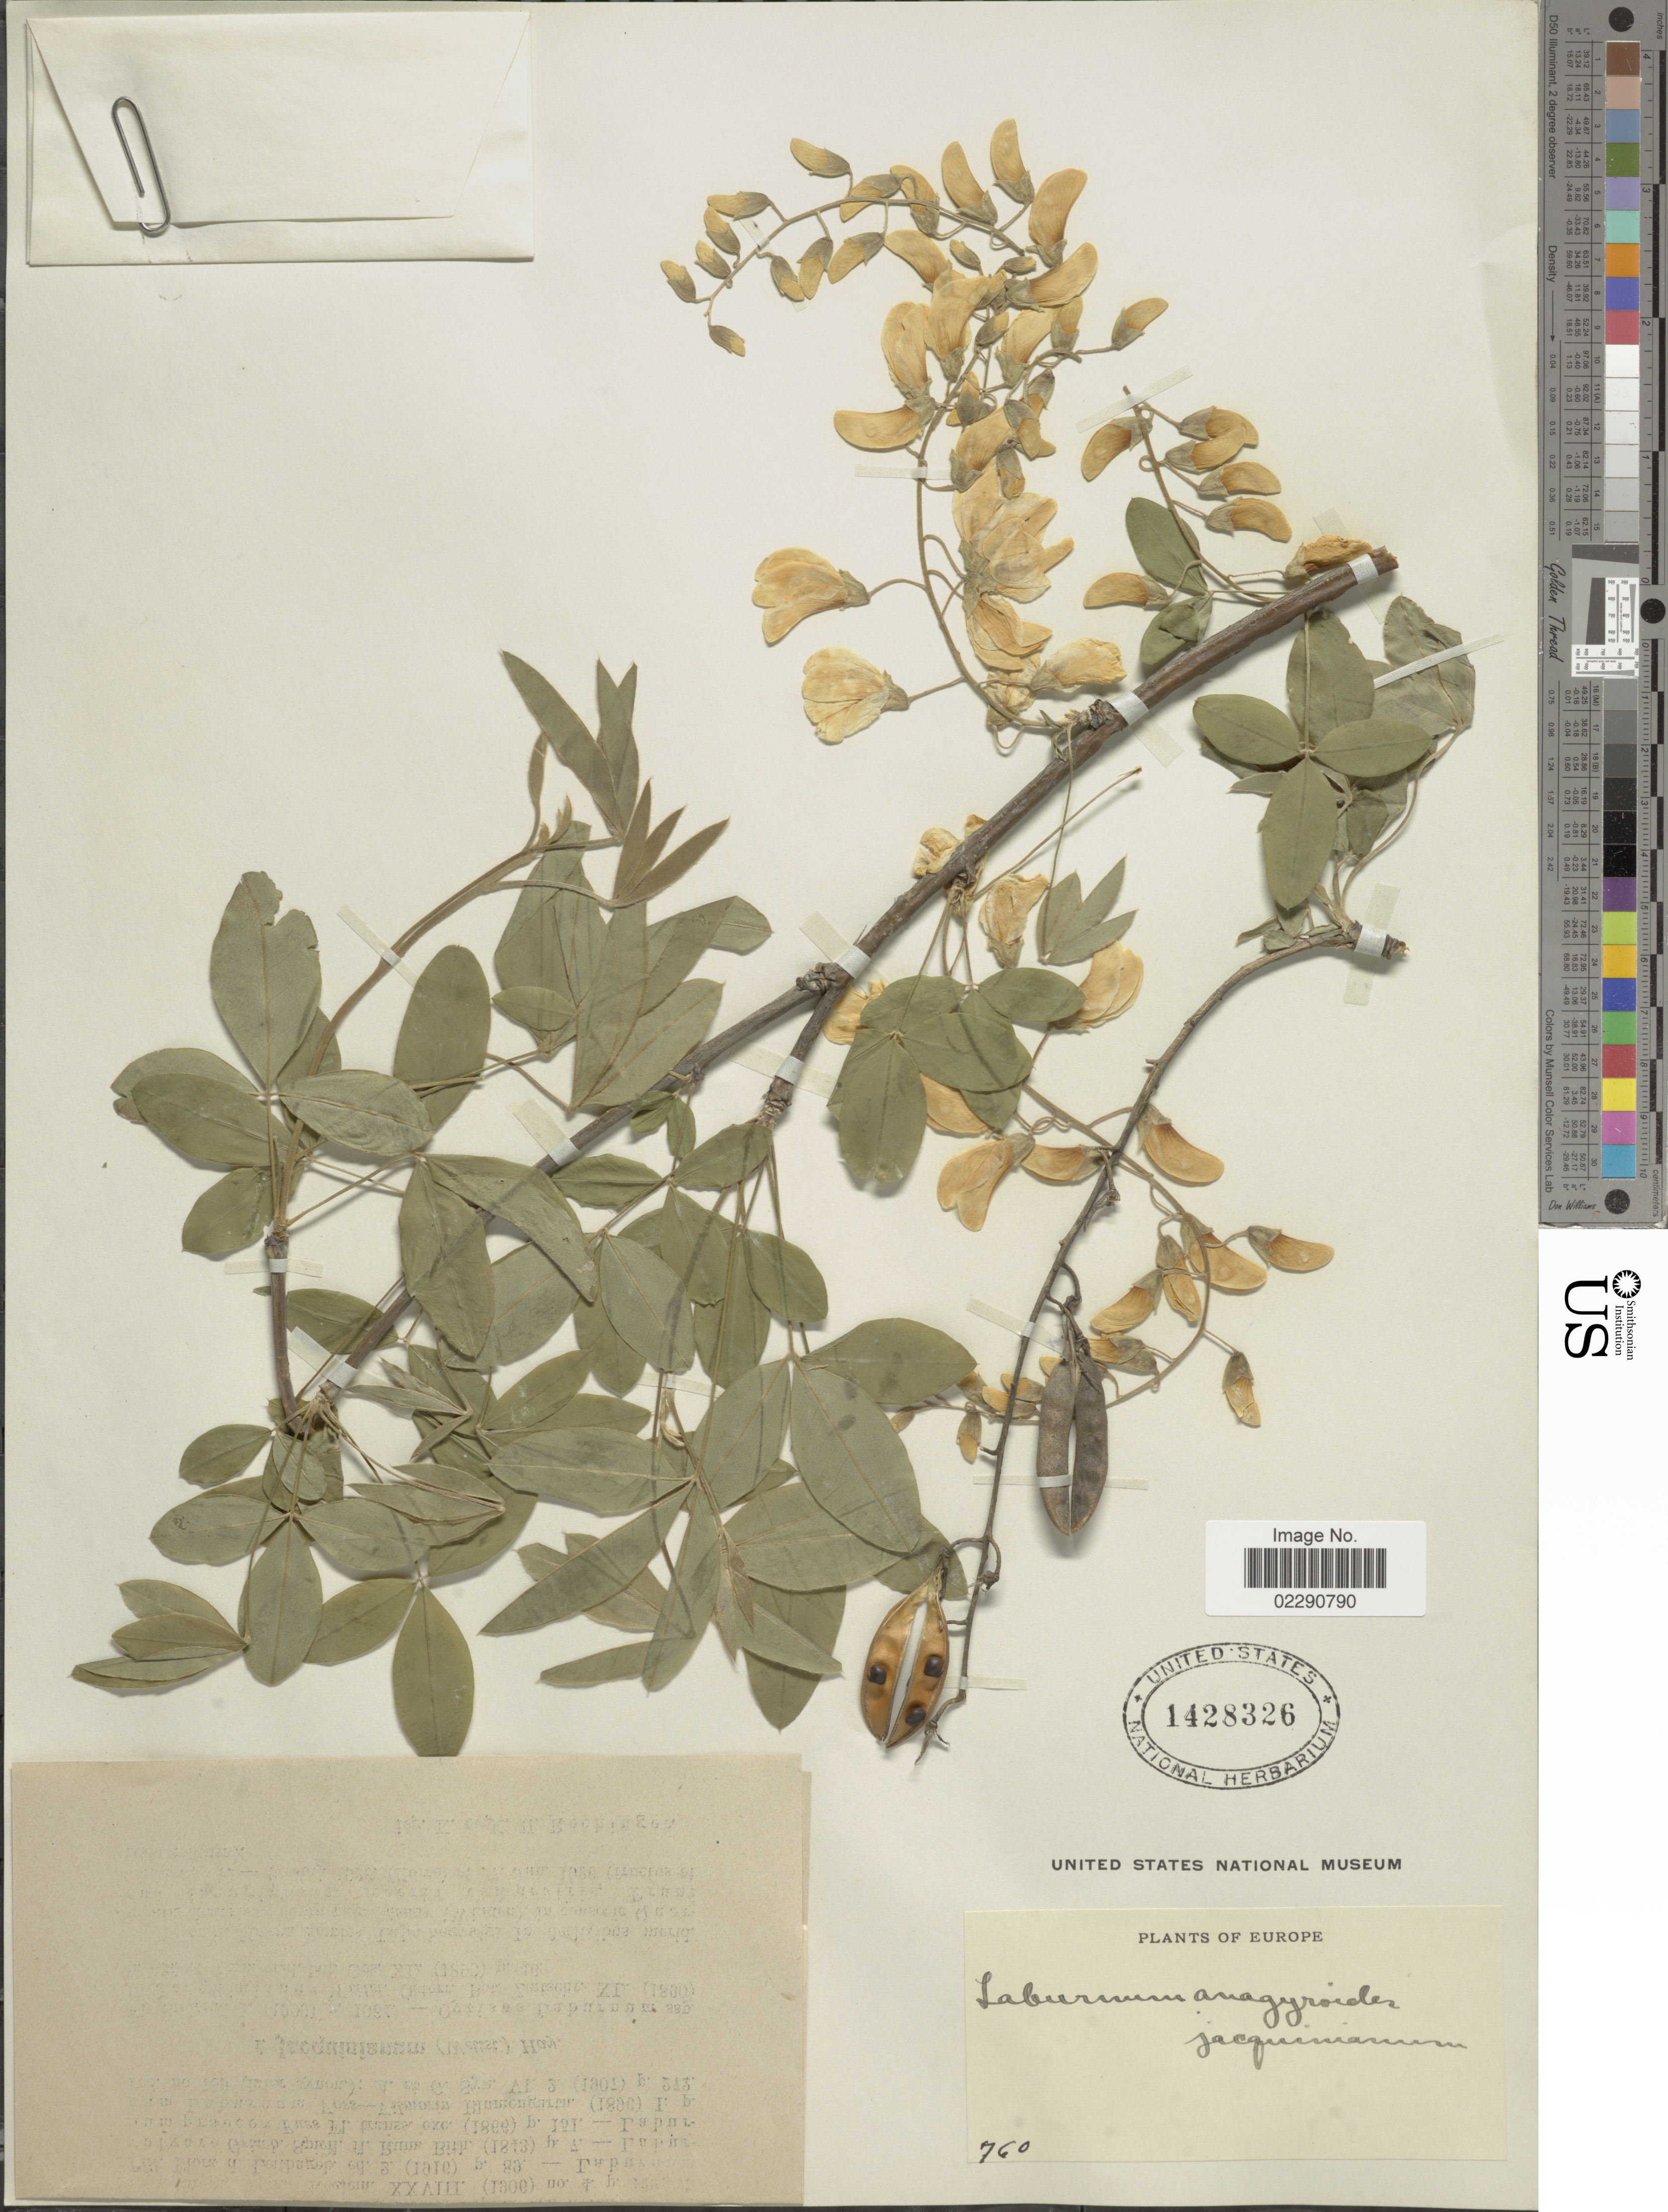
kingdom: Plantae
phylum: Tracheophyta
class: Magnoliopsida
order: Fabales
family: Fabaceae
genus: Laburnum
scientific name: Laburnum anagyroides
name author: Medik.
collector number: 760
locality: Europe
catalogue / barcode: US 1428326